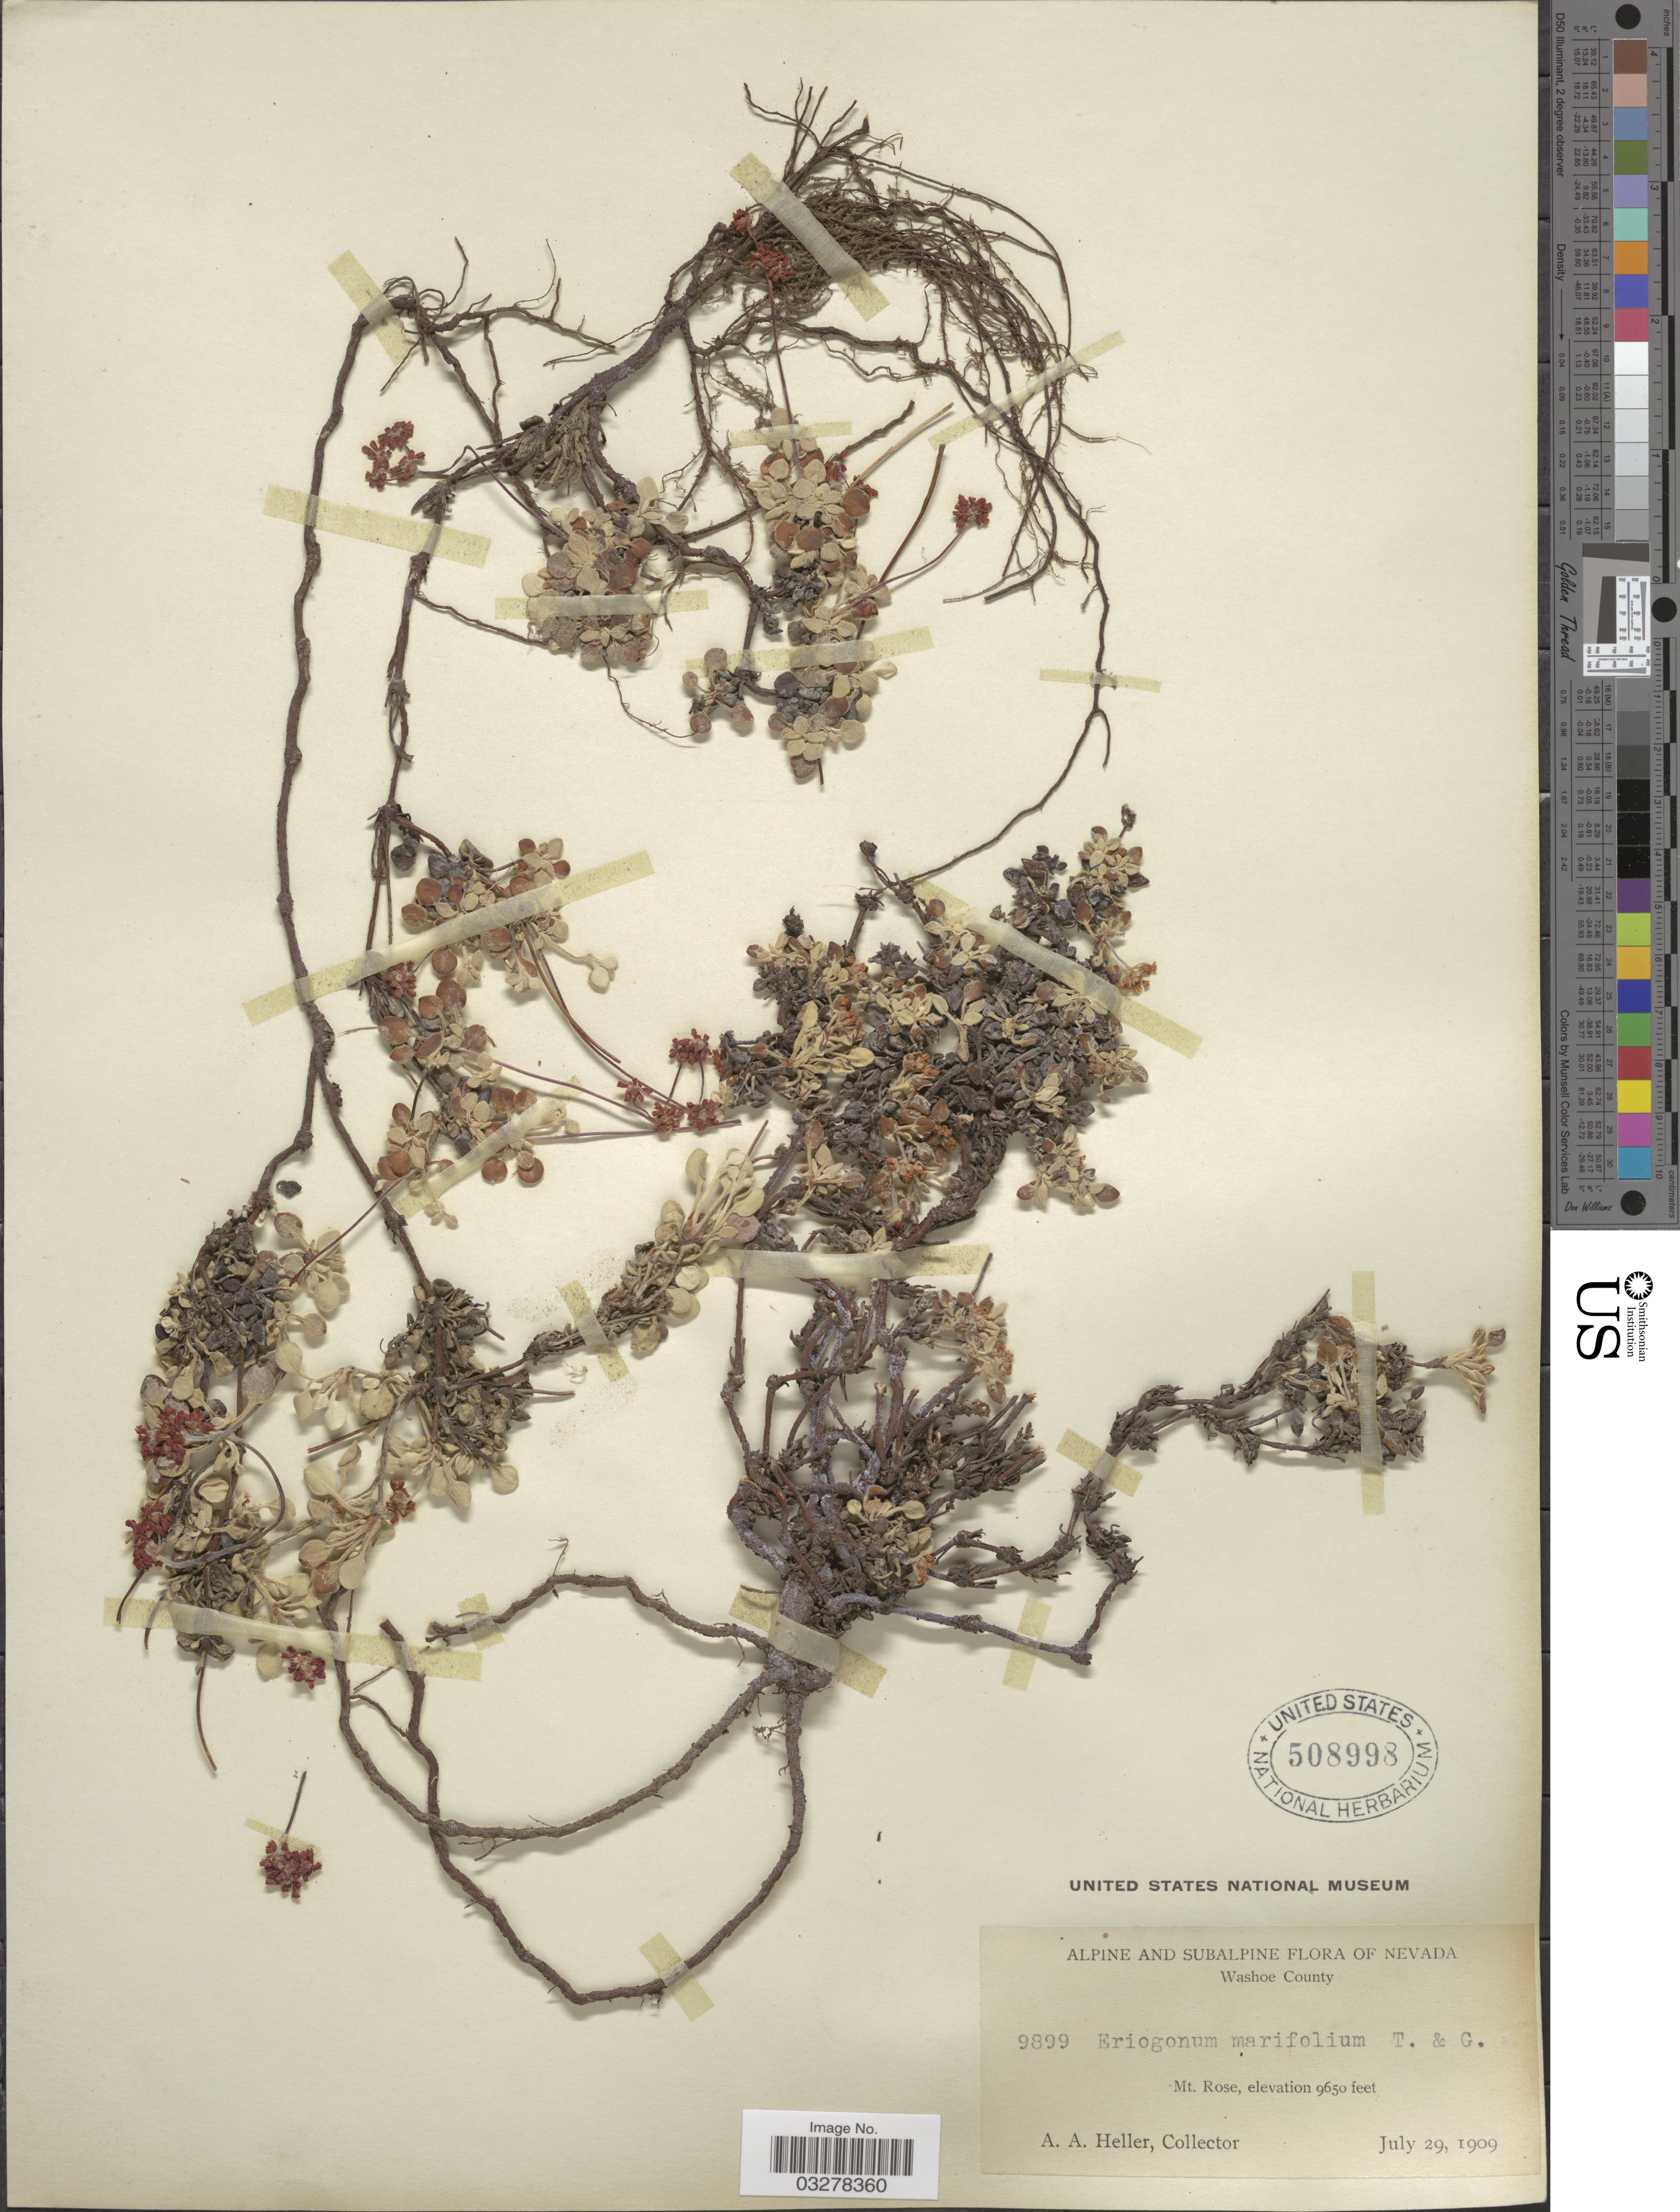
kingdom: Plantae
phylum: Tracheophyta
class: Magnoliopsida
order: Caryophyllales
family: Polygonaceae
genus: Eriogonum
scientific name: Eriogonum marifolium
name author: Torr. & A. Gray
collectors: A. A. Heller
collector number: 9899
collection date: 1909-07-29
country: United States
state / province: Nevada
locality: Alpine and Subalpine. Washoe County. Mt. Rose.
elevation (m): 2941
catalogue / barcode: US 508998